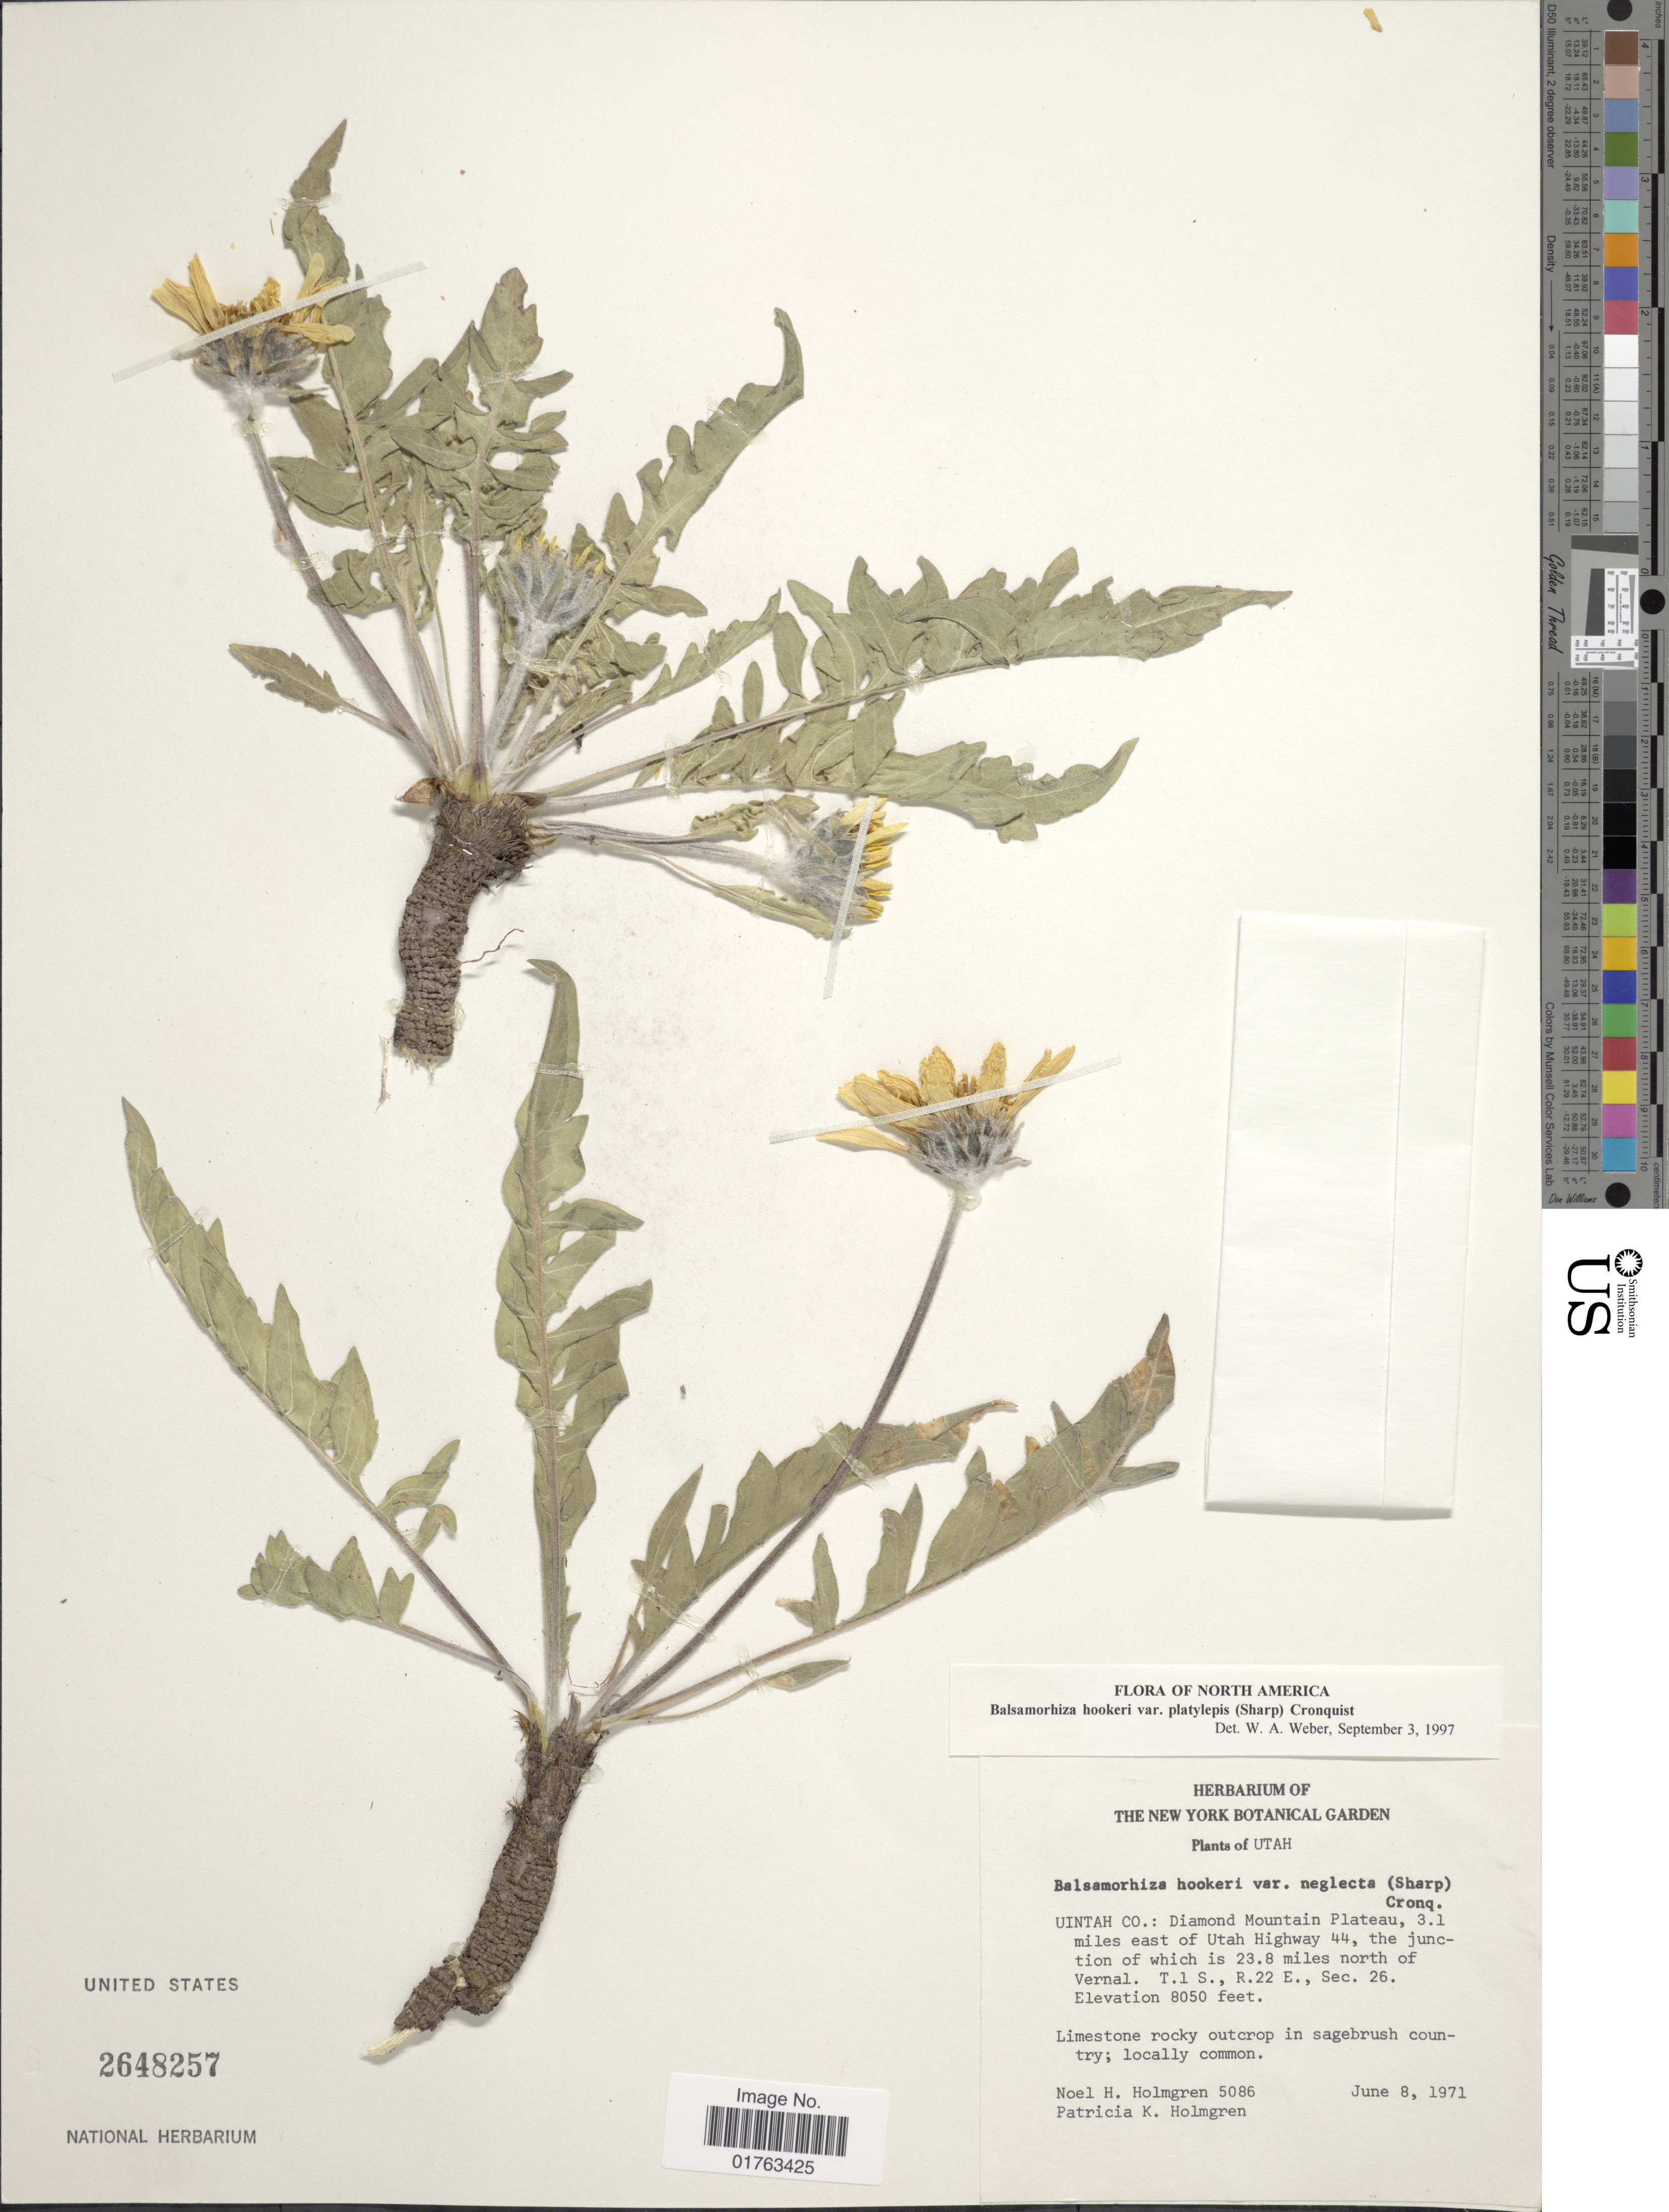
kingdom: Plantae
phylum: Tracheophyta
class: Magnoliopsida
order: Asterales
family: Asteraceae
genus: Balsamorhiza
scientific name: Balsamorhiza hookeri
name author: Nutt.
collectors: N. H. Holmgren & P. K. Holmgren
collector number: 5086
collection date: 1971-06-08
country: United States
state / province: Utah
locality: Uintah Co.: Diamond Mountain Plateau, 3.1 miles east of Utah Highway 44, the junction of which is 23.8 miles north of Vernal. T.1 S., R.22 E., Sec. 26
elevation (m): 2454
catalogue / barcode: US 2648257